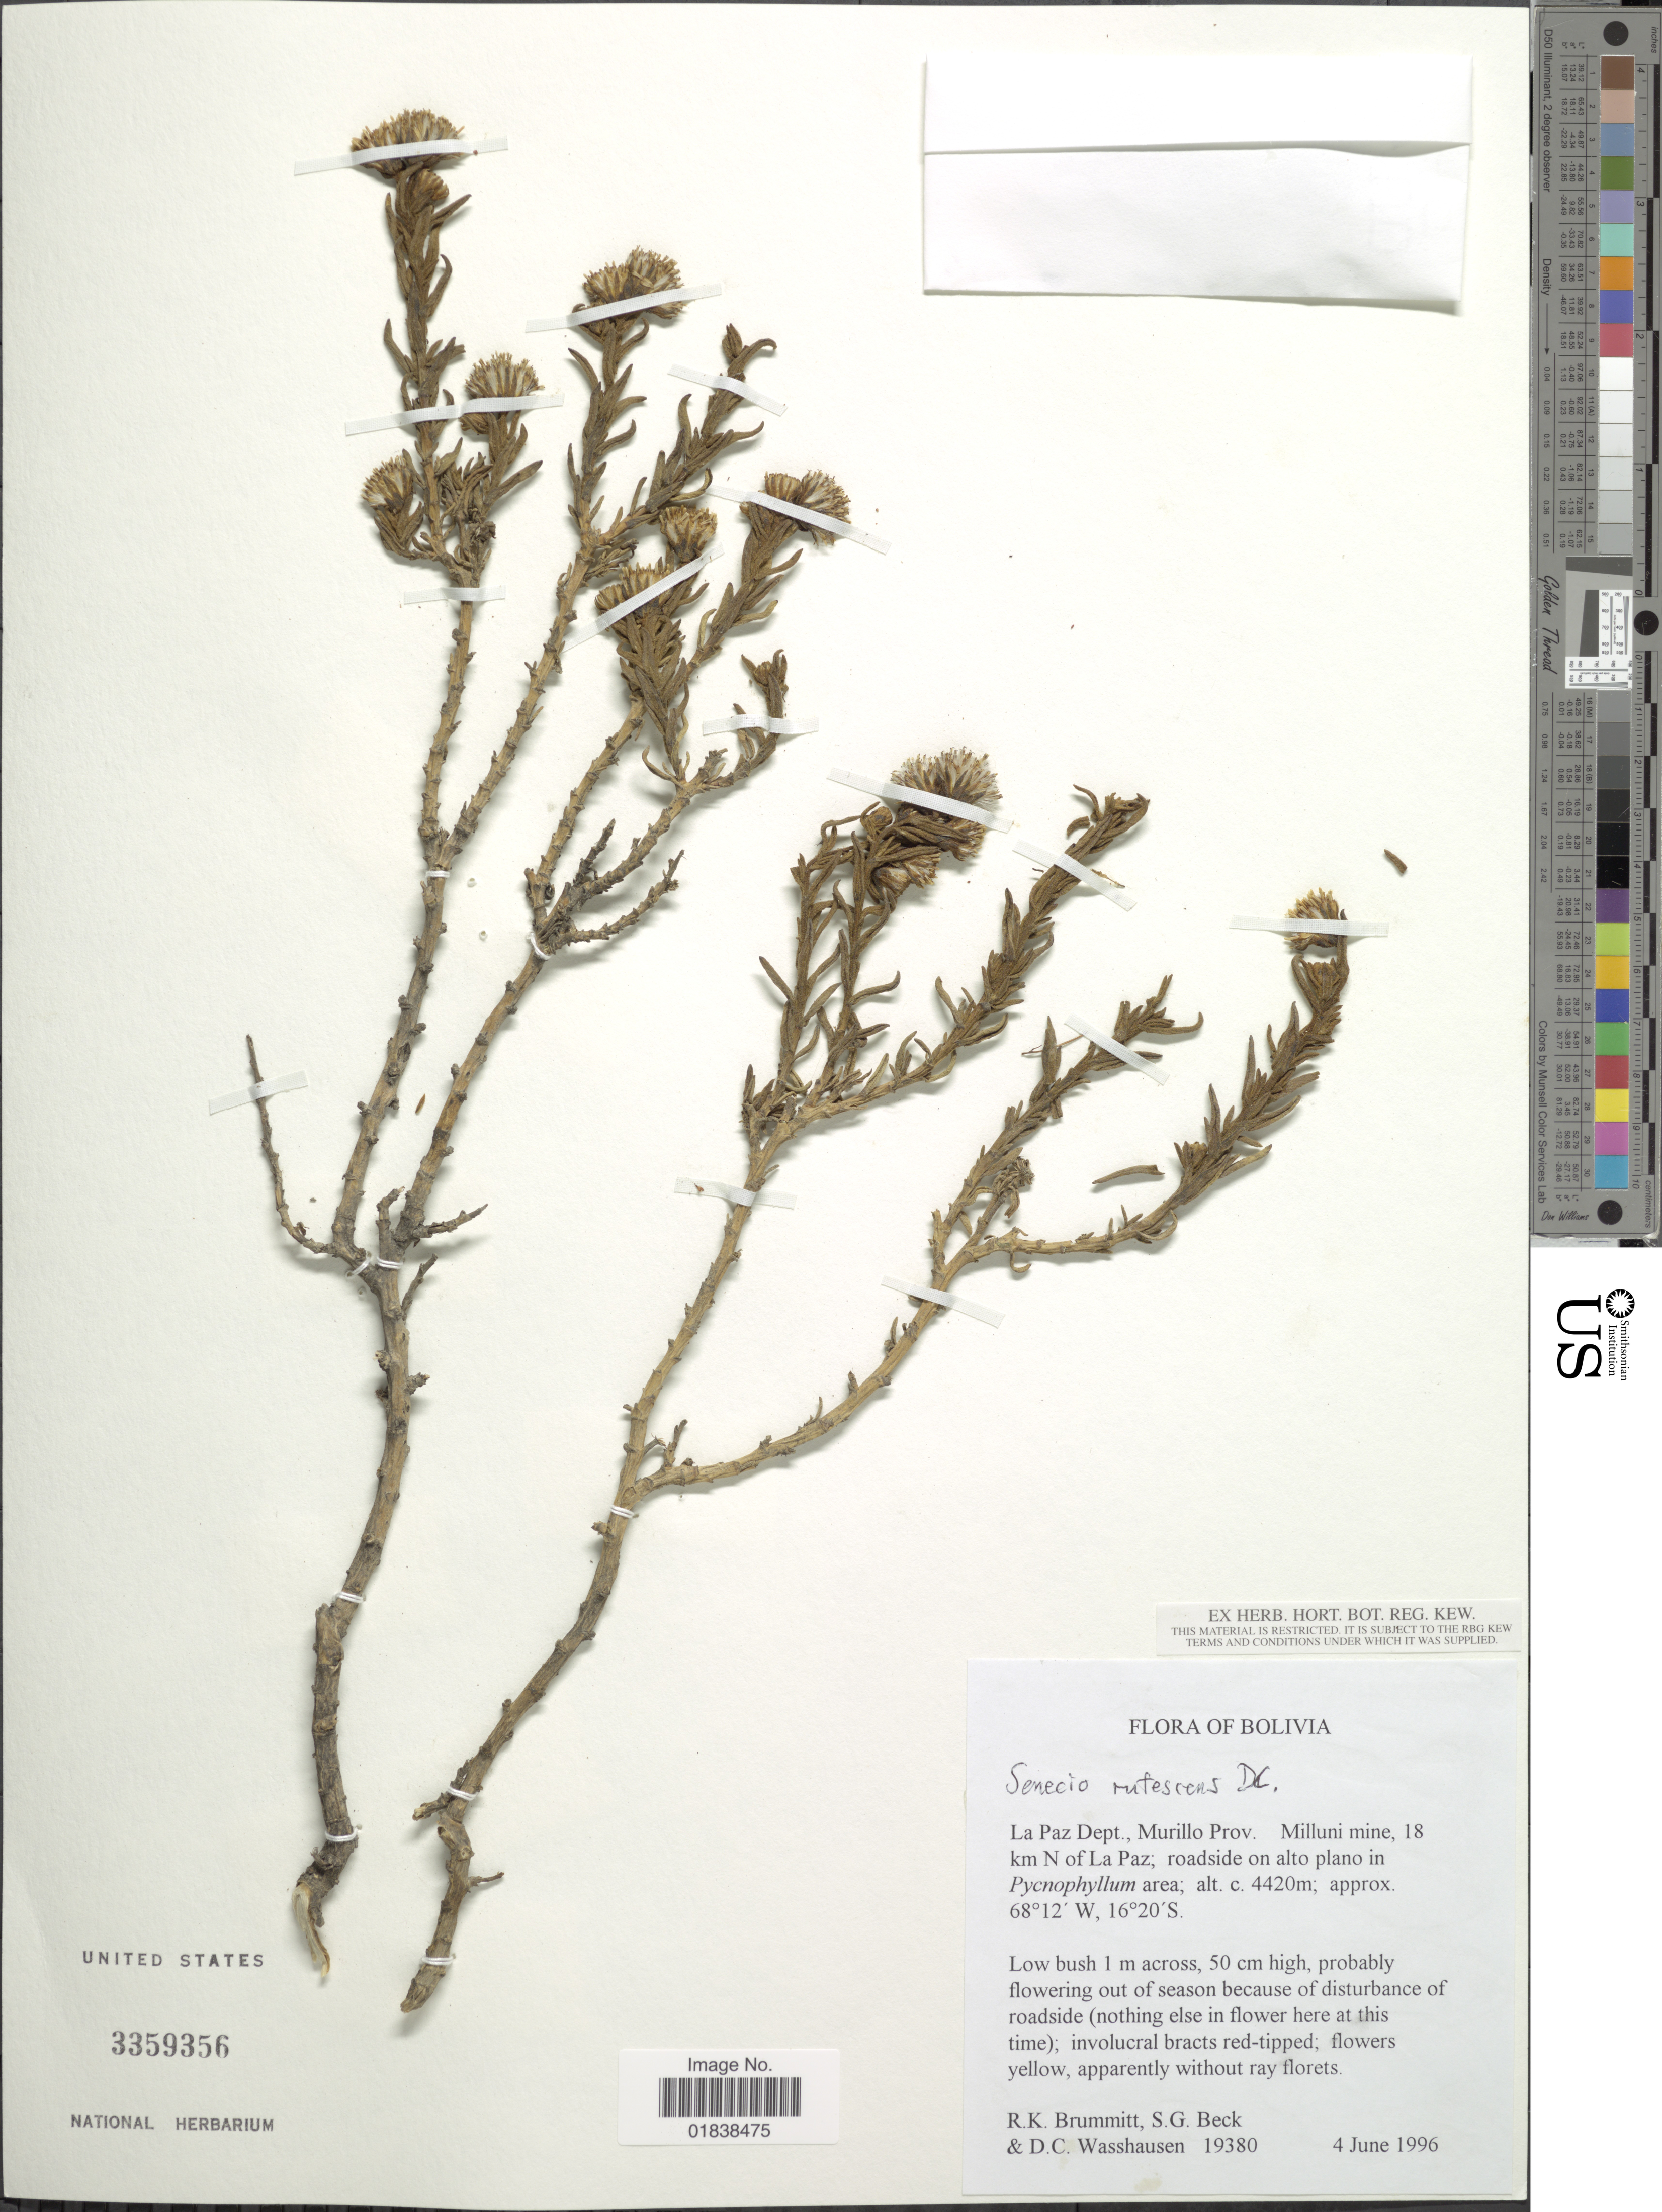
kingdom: Plantae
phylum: Tracheophyta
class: Magnoliopsida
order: Asterales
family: Asteraceae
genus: Senecio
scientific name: Senecio rufescens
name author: DC.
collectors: R. Brummitt, S. G. Beck & D. C. Wasshausen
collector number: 19380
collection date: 1996-06-04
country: Bolivia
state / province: La Paz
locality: Murillo Prov., Milluni mine, 18 km N of La Paz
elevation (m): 4420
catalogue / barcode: US 3359356